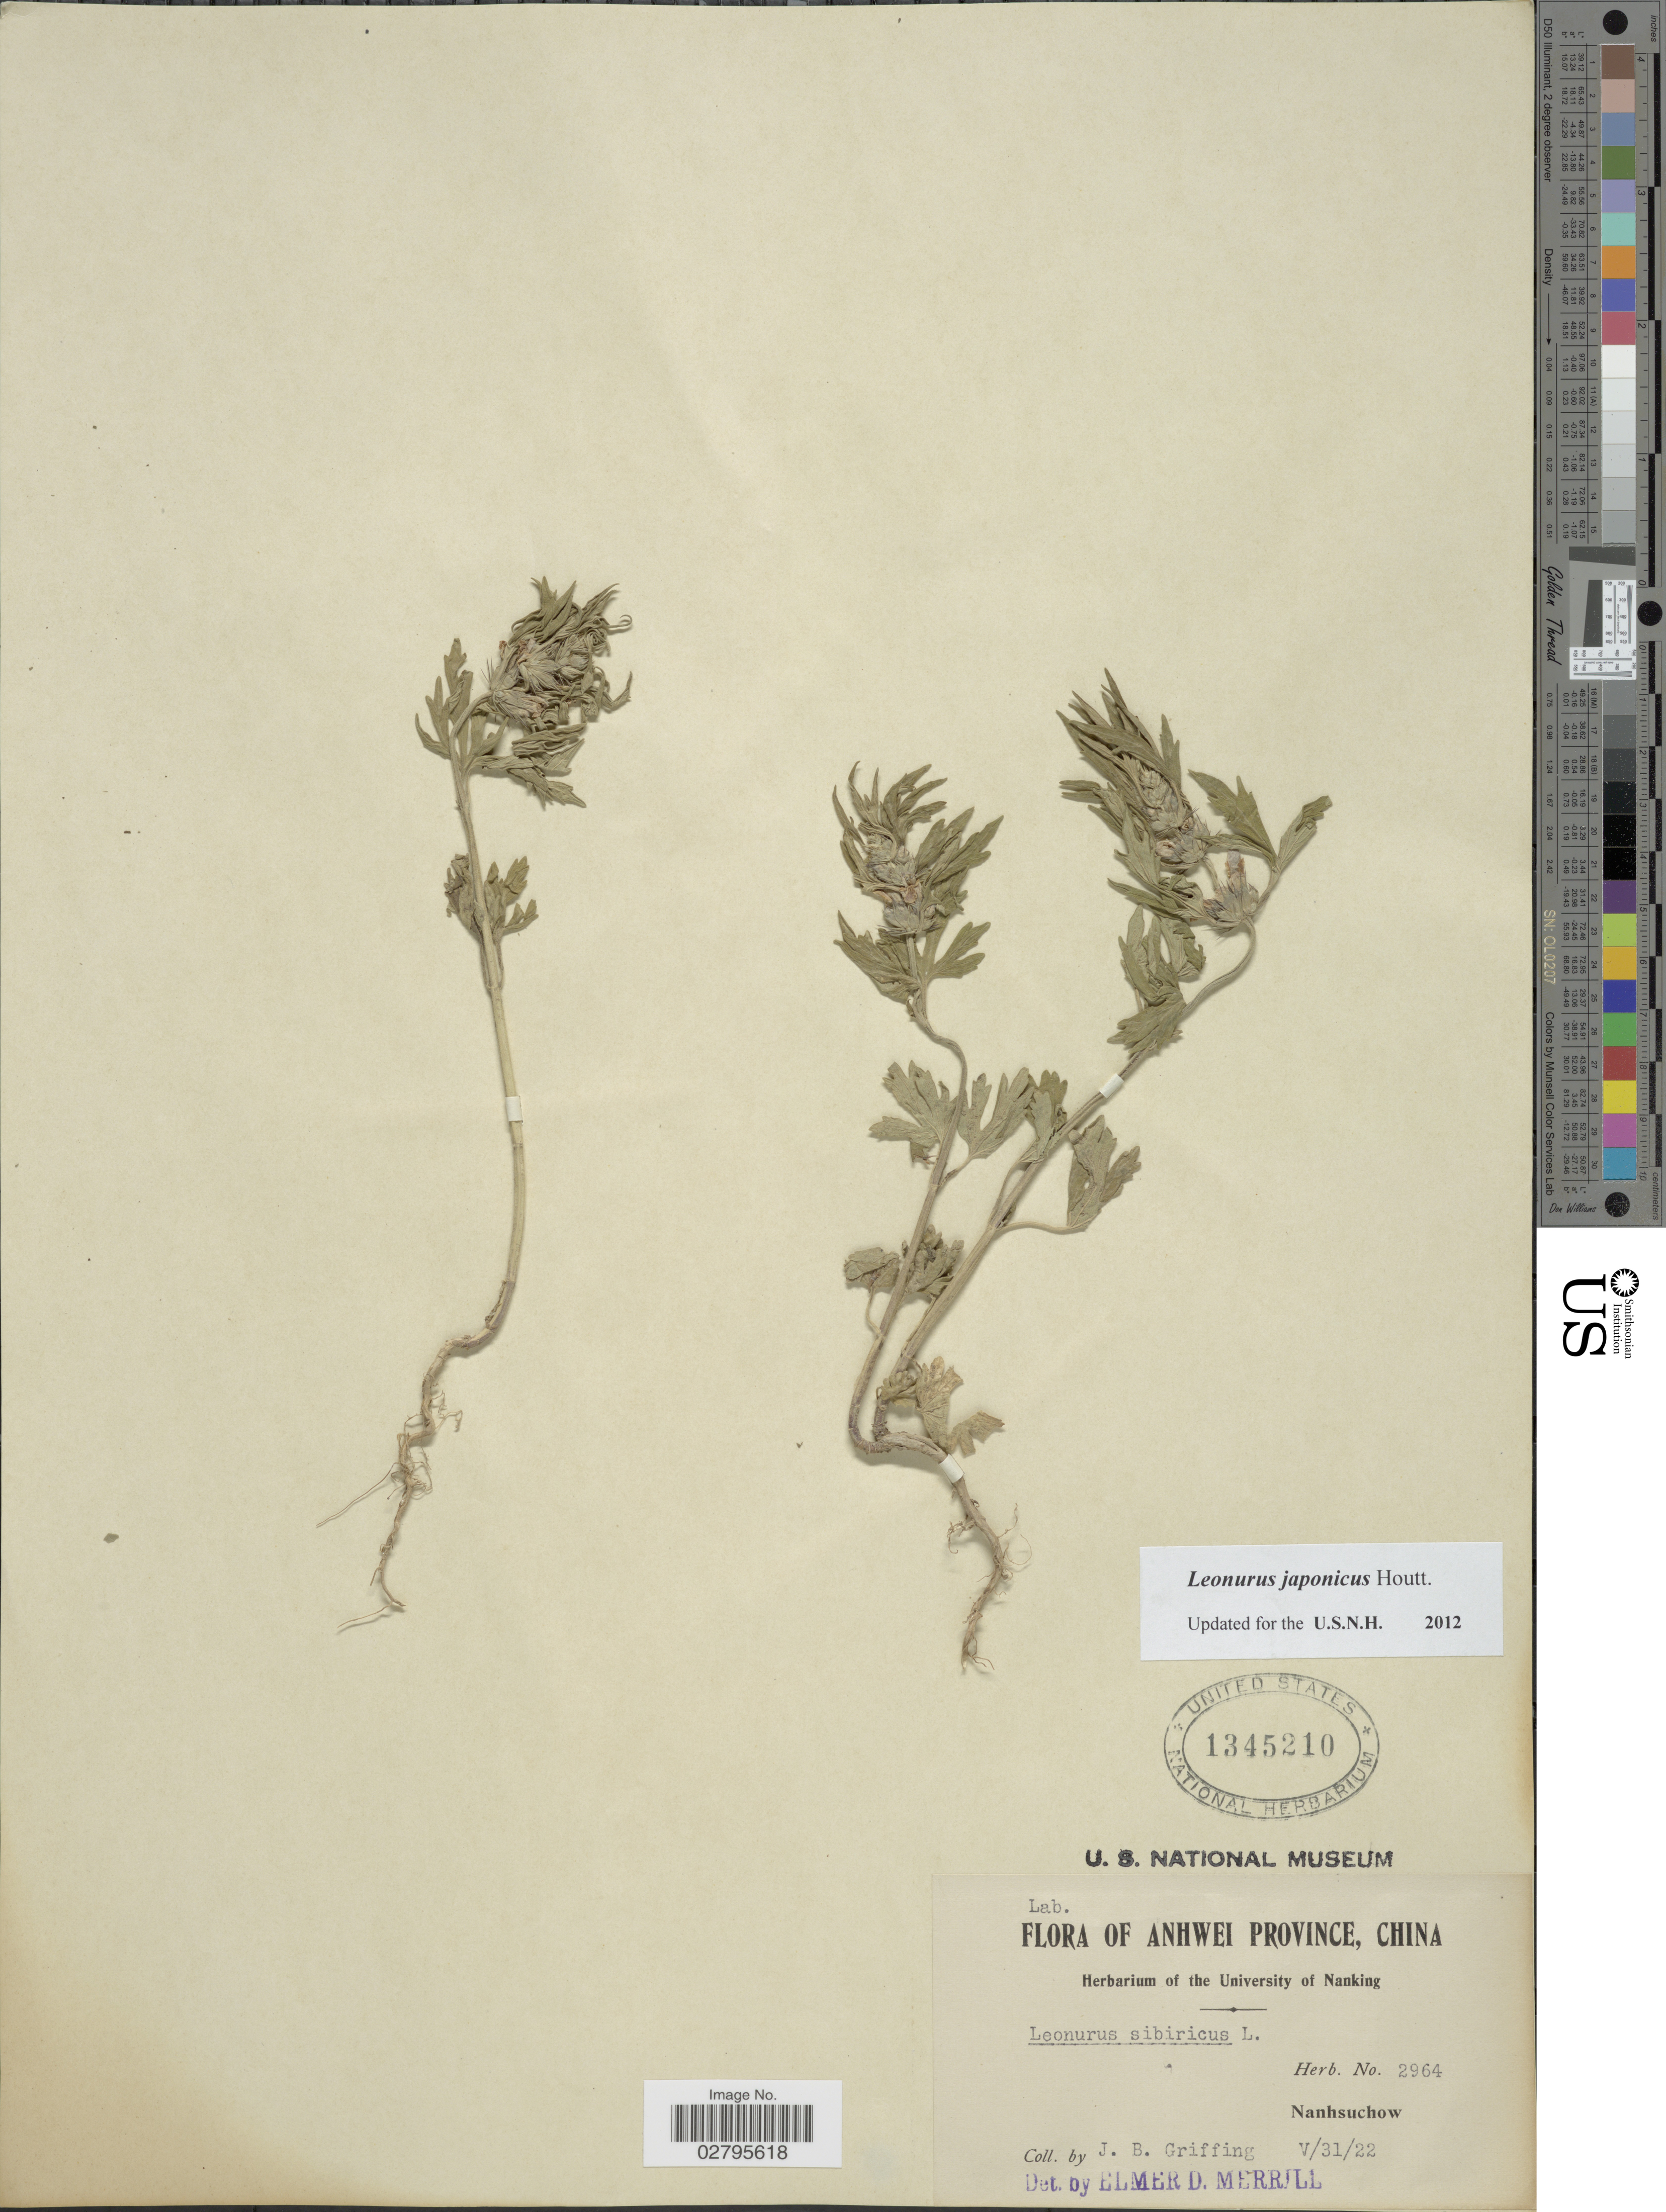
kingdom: Plantae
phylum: Tracheophyta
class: Magnoliopsida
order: Lamiales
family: Lamiaceae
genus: Leonurus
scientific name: Leonurus japonicus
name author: Houtt.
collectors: J. Griffing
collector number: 2964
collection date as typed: Transcribed d/m/y: 31/5/22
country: China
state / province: Anhui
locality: Anhwei Province. Nanhsuchow.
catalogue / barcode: US 1345210